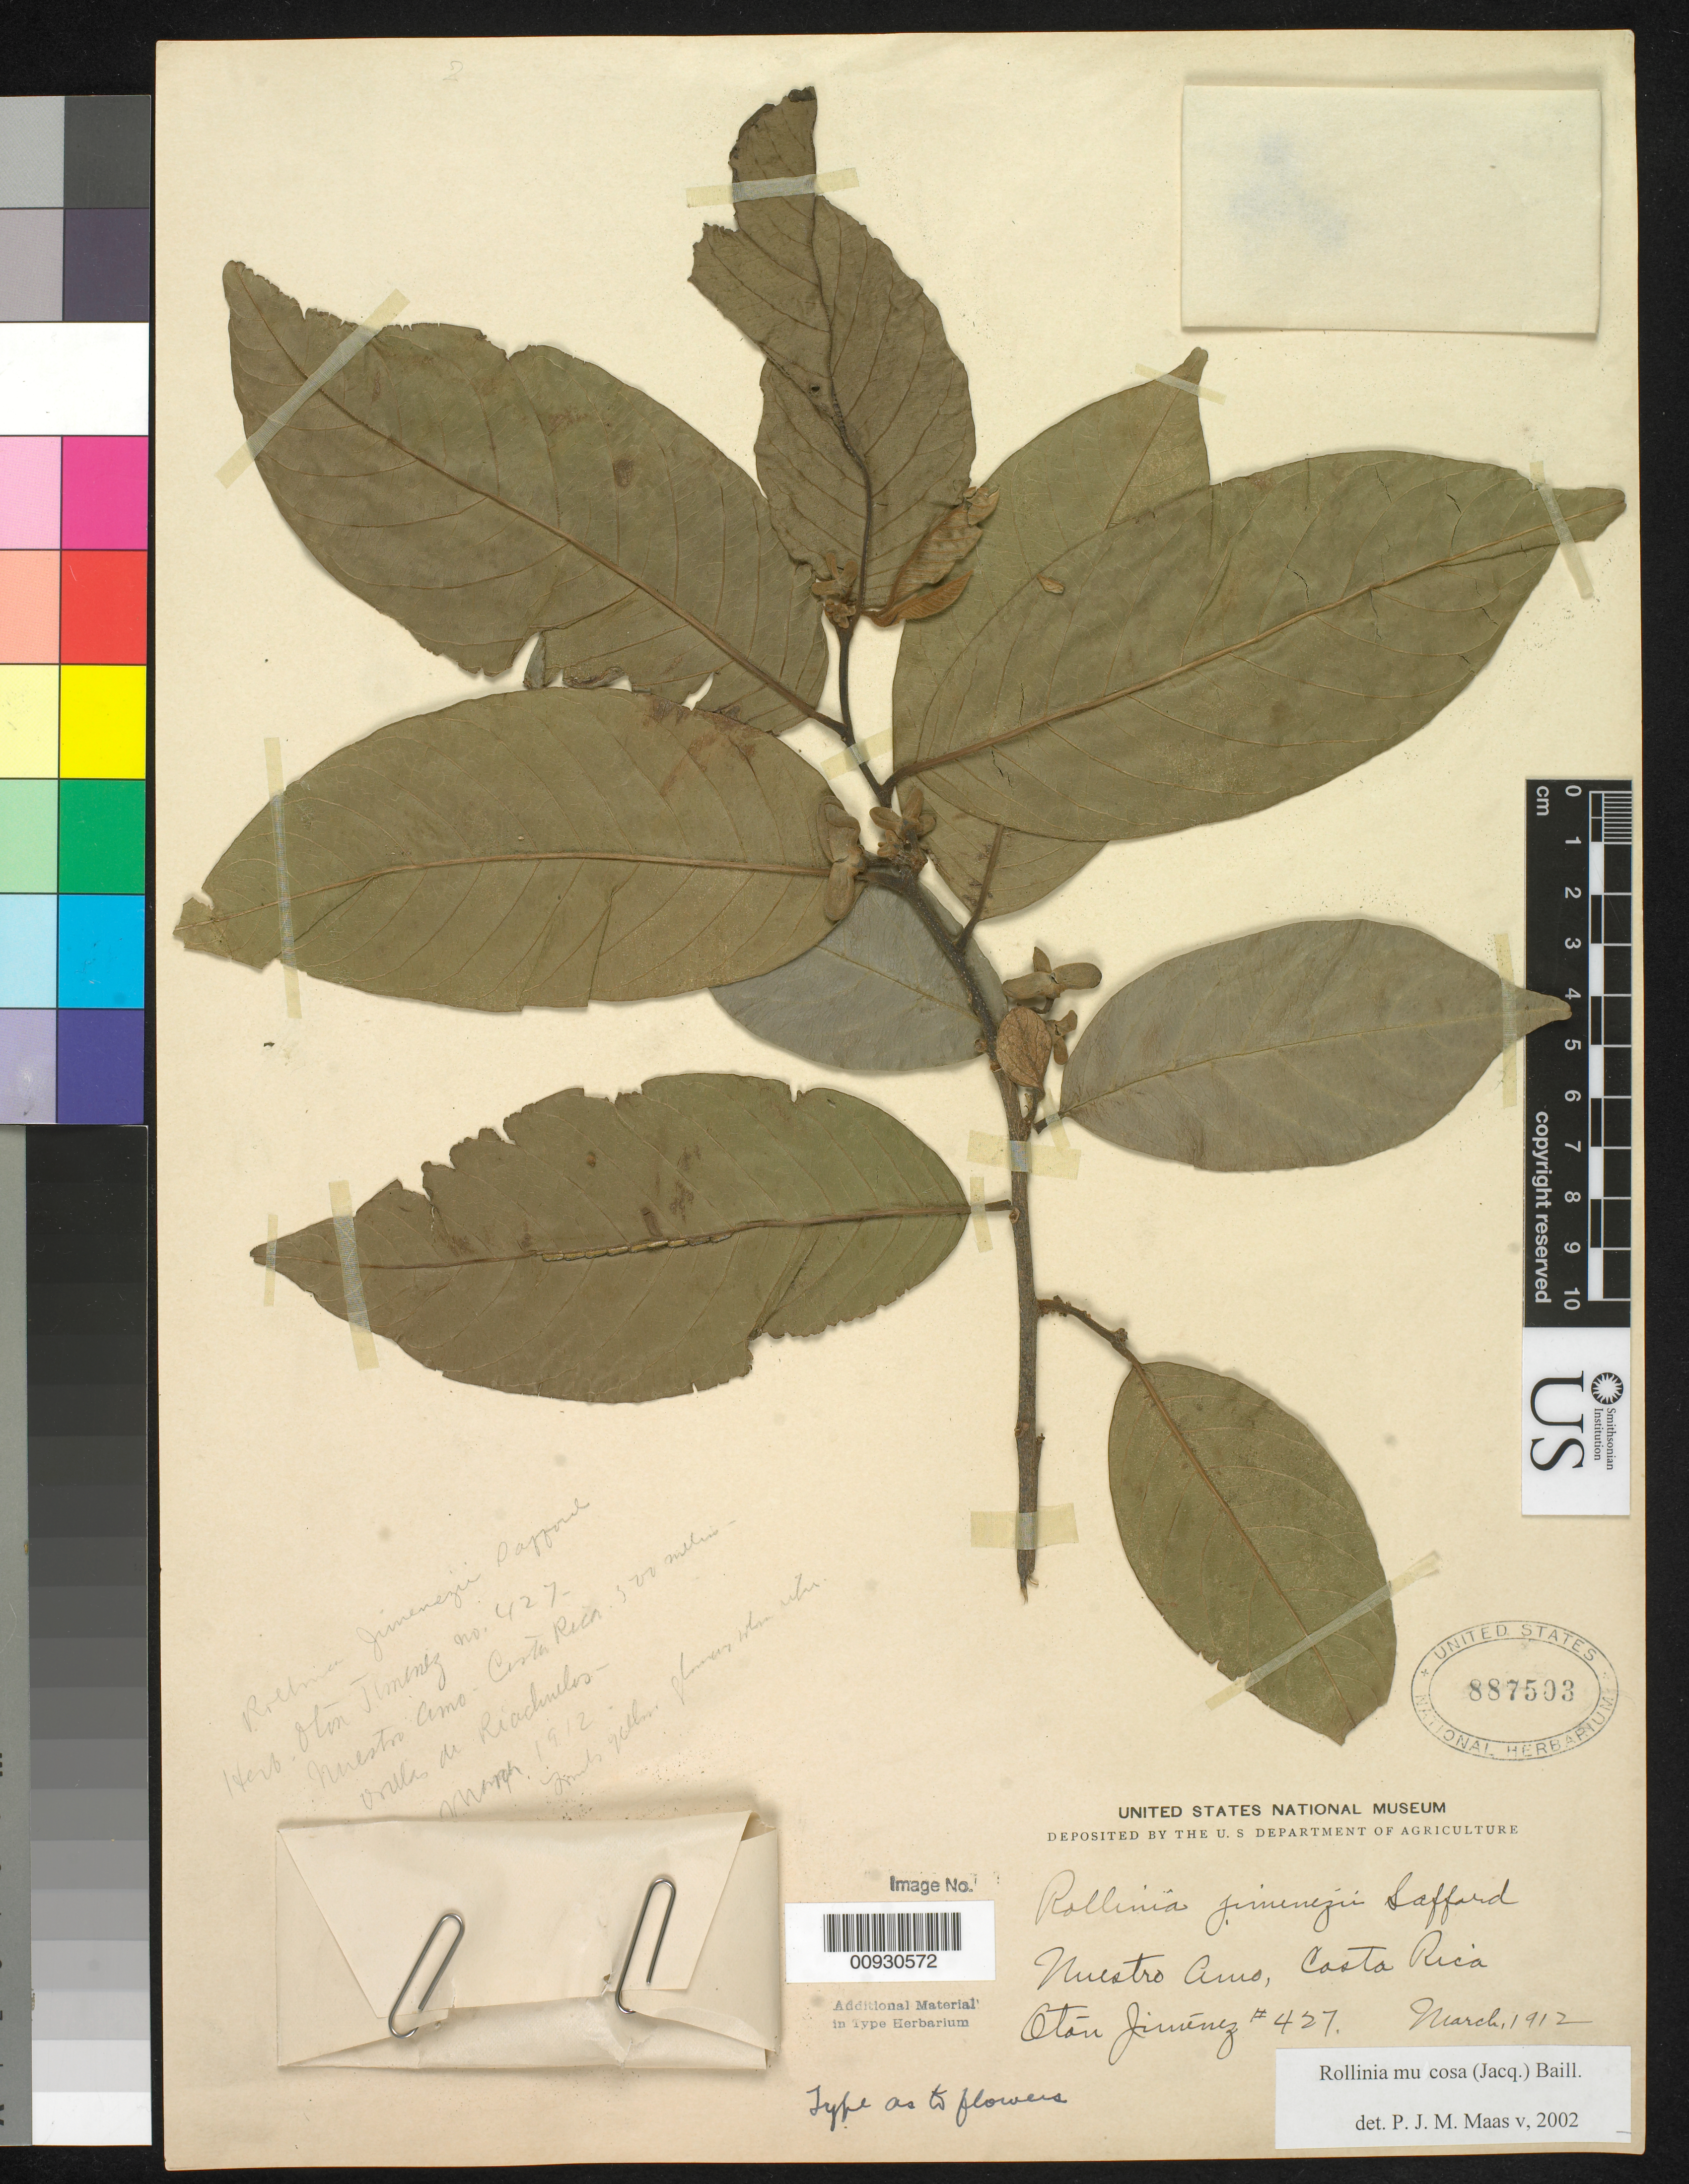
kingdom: Plantae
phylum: Tracheophyta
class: Magnoliopsida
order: Magnoliales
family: Annonaceae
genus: Rollinia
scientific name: Rollinia jimenezii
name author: Saff.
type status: Syntype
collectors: O. Jiménez L.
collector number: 427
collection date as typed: Mar 1912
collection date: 1912-03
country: Costa Rica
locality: Nuestro Amo.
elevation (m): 500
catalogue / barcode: US 887503